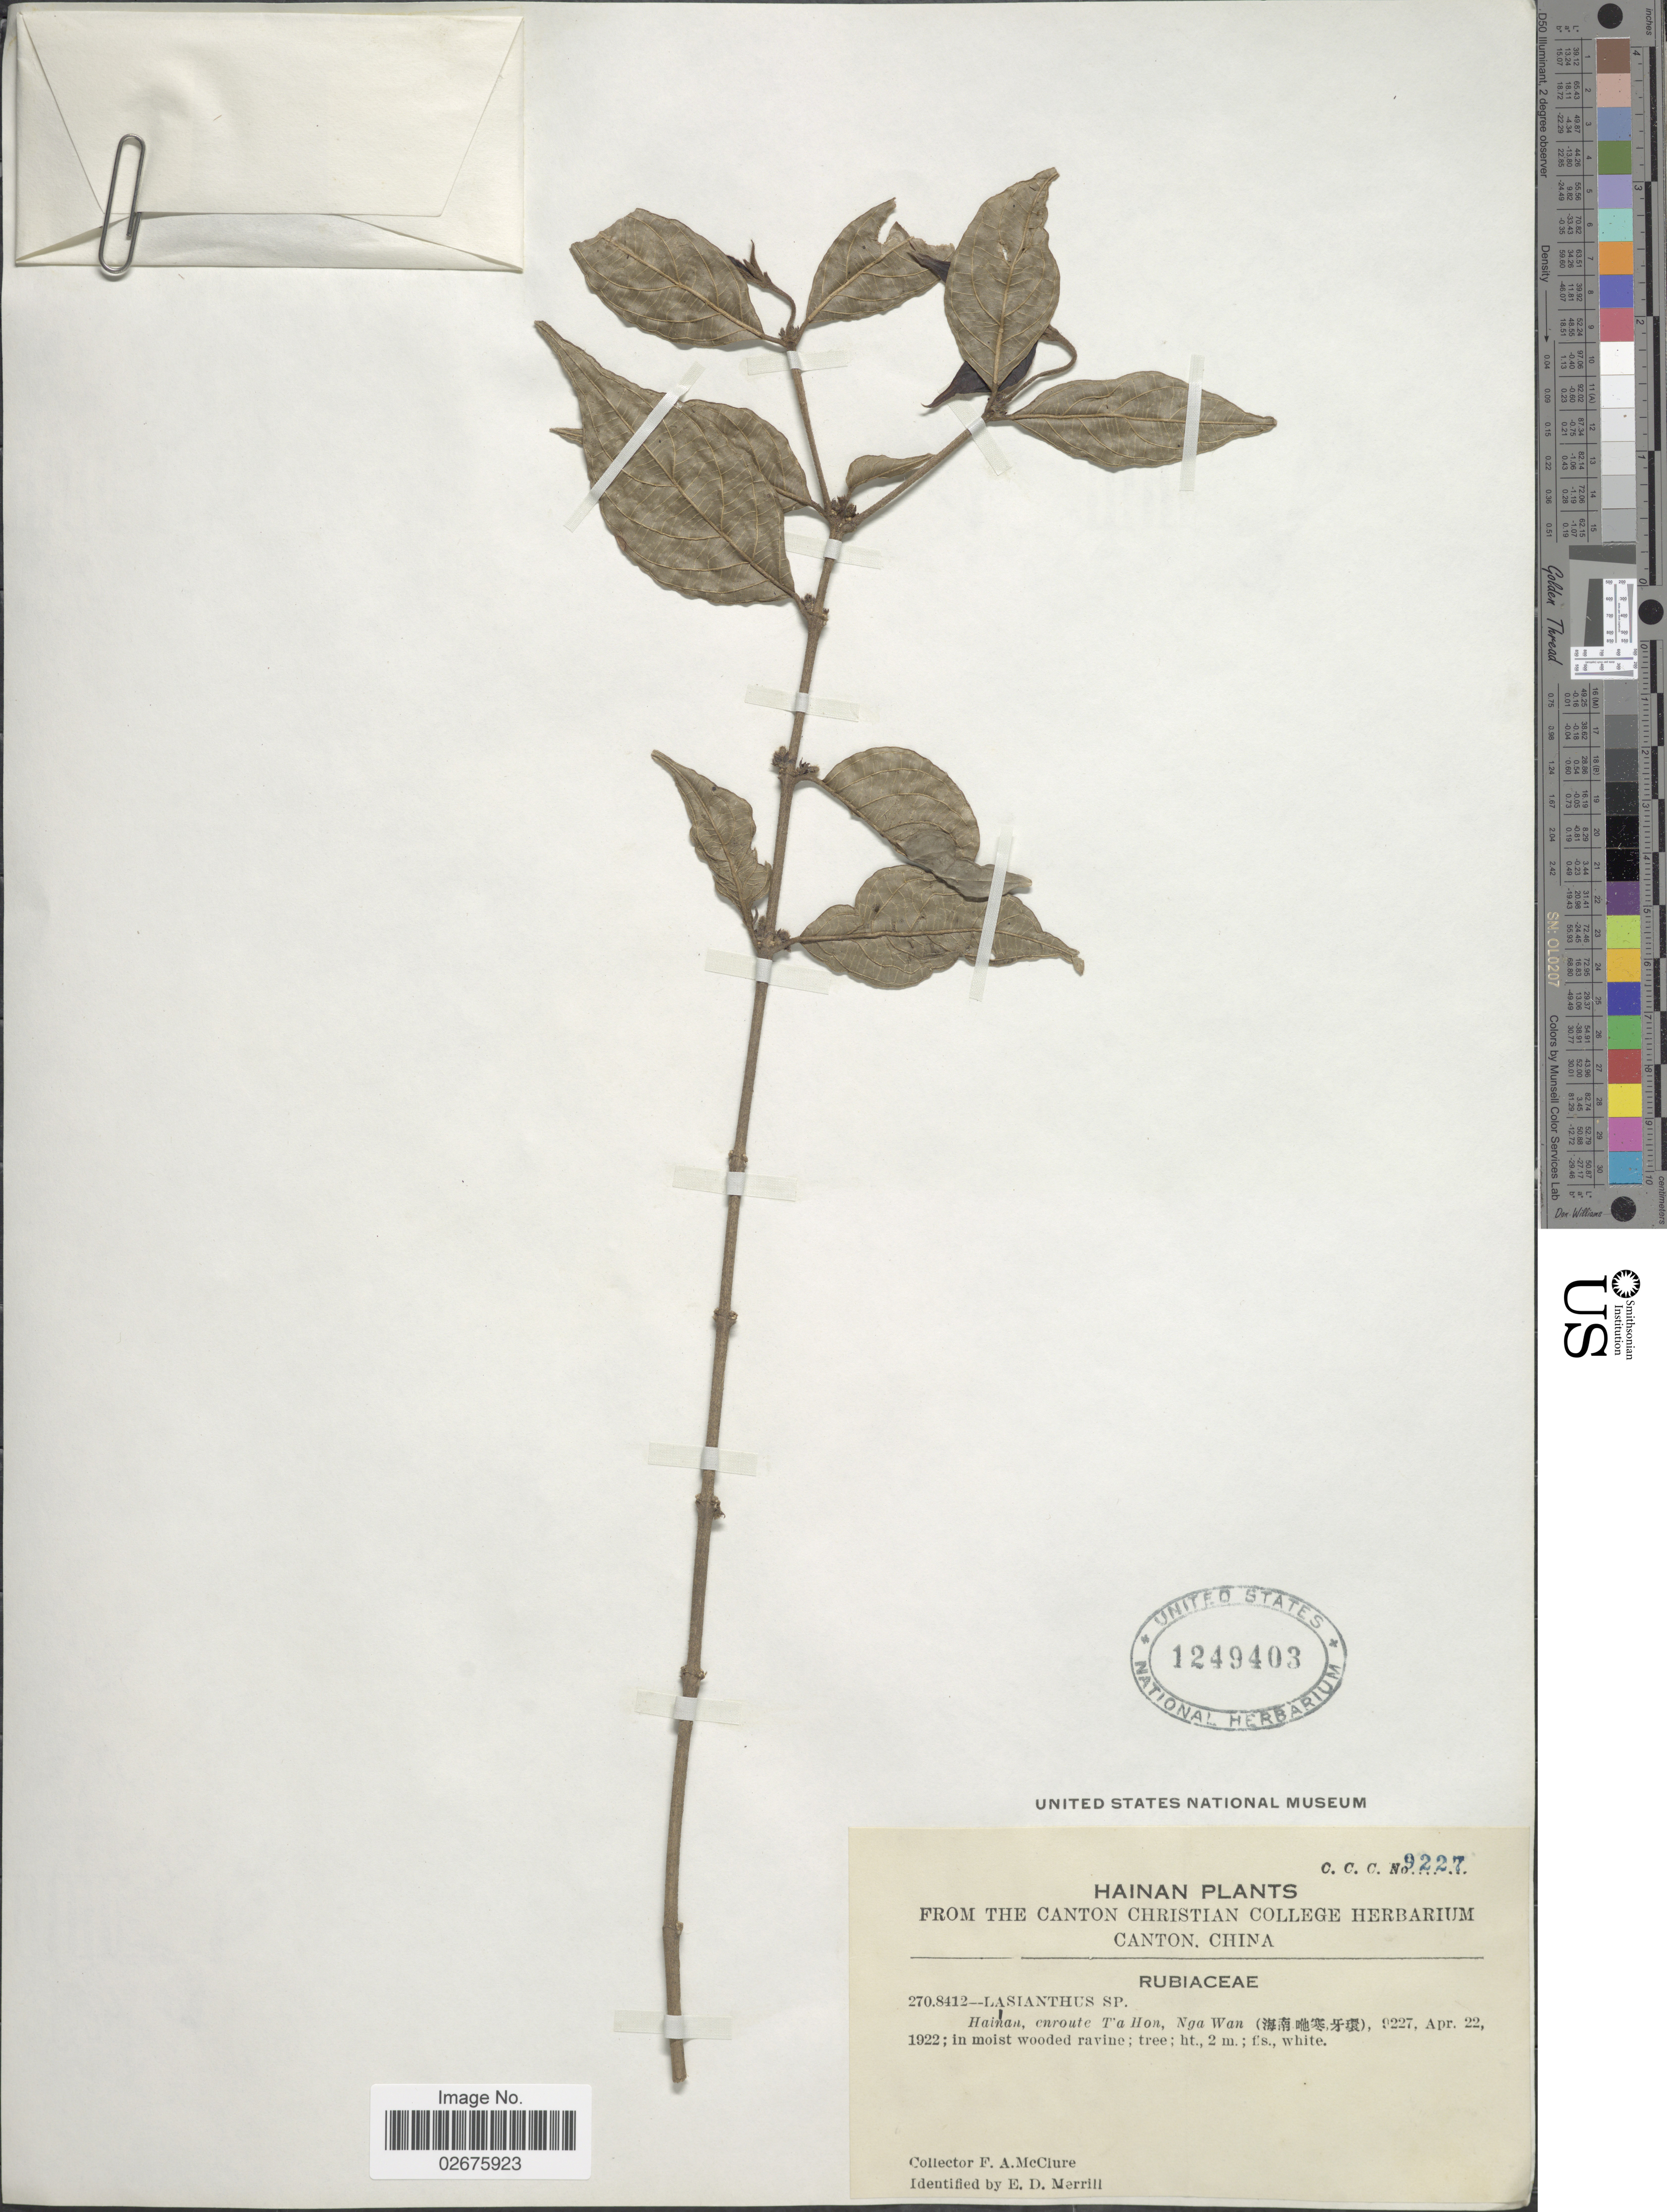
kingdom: Plantae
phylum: Tracheophyta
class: Magnoliopsida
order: Gentianales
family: Rubiaceae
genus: Lasianthus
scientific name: Lasianthus sp.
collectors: F. A. McClure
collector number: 9227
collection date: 1922-04-22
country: China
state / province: Hainan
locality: Enroute t'a Hon, Nga Wan (X); in moist wooded ravine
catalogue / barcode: US 1249403